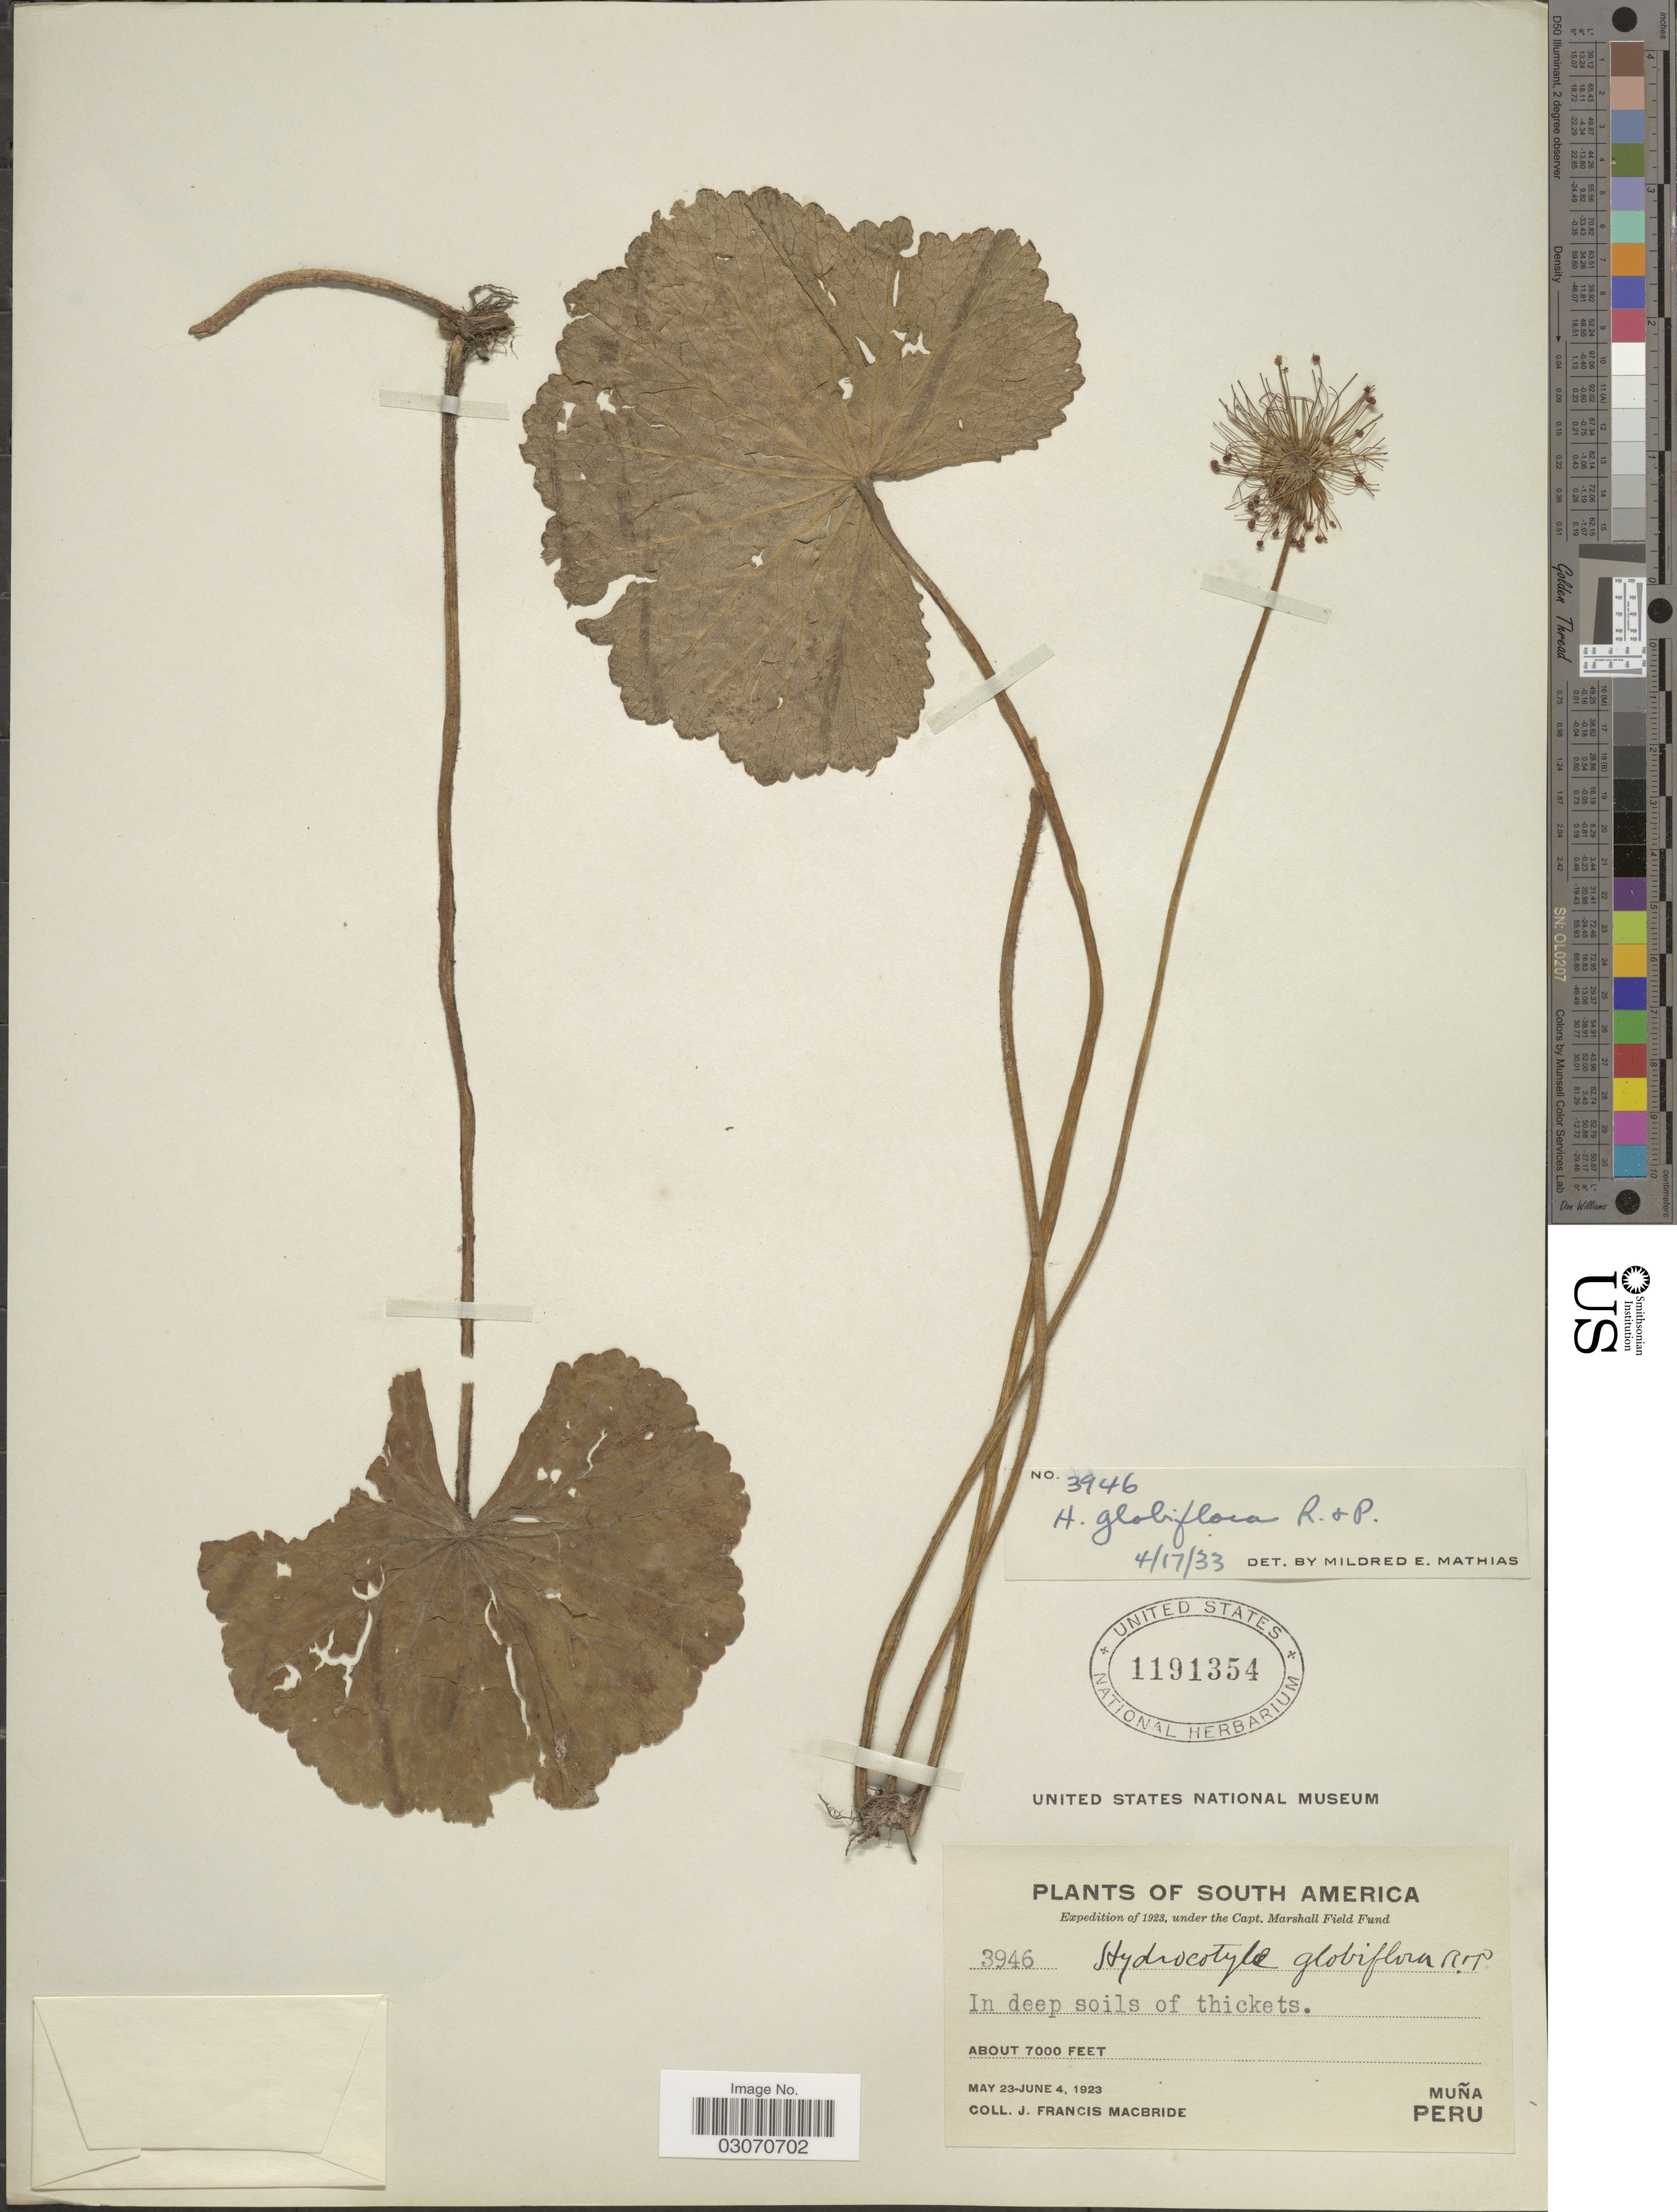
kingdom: Plantae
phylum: Tracheophyta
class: Magnoliopsida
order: Apiales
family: Araliaceae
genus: Hydrocotyle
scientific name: Hydrocotyle globiflora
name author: Ruiz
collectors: J. F. Macbride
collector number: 3946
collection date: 1923-05-23/1923-06-04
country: Peru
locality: Muña.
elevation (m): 2134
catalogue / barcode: US 1191354